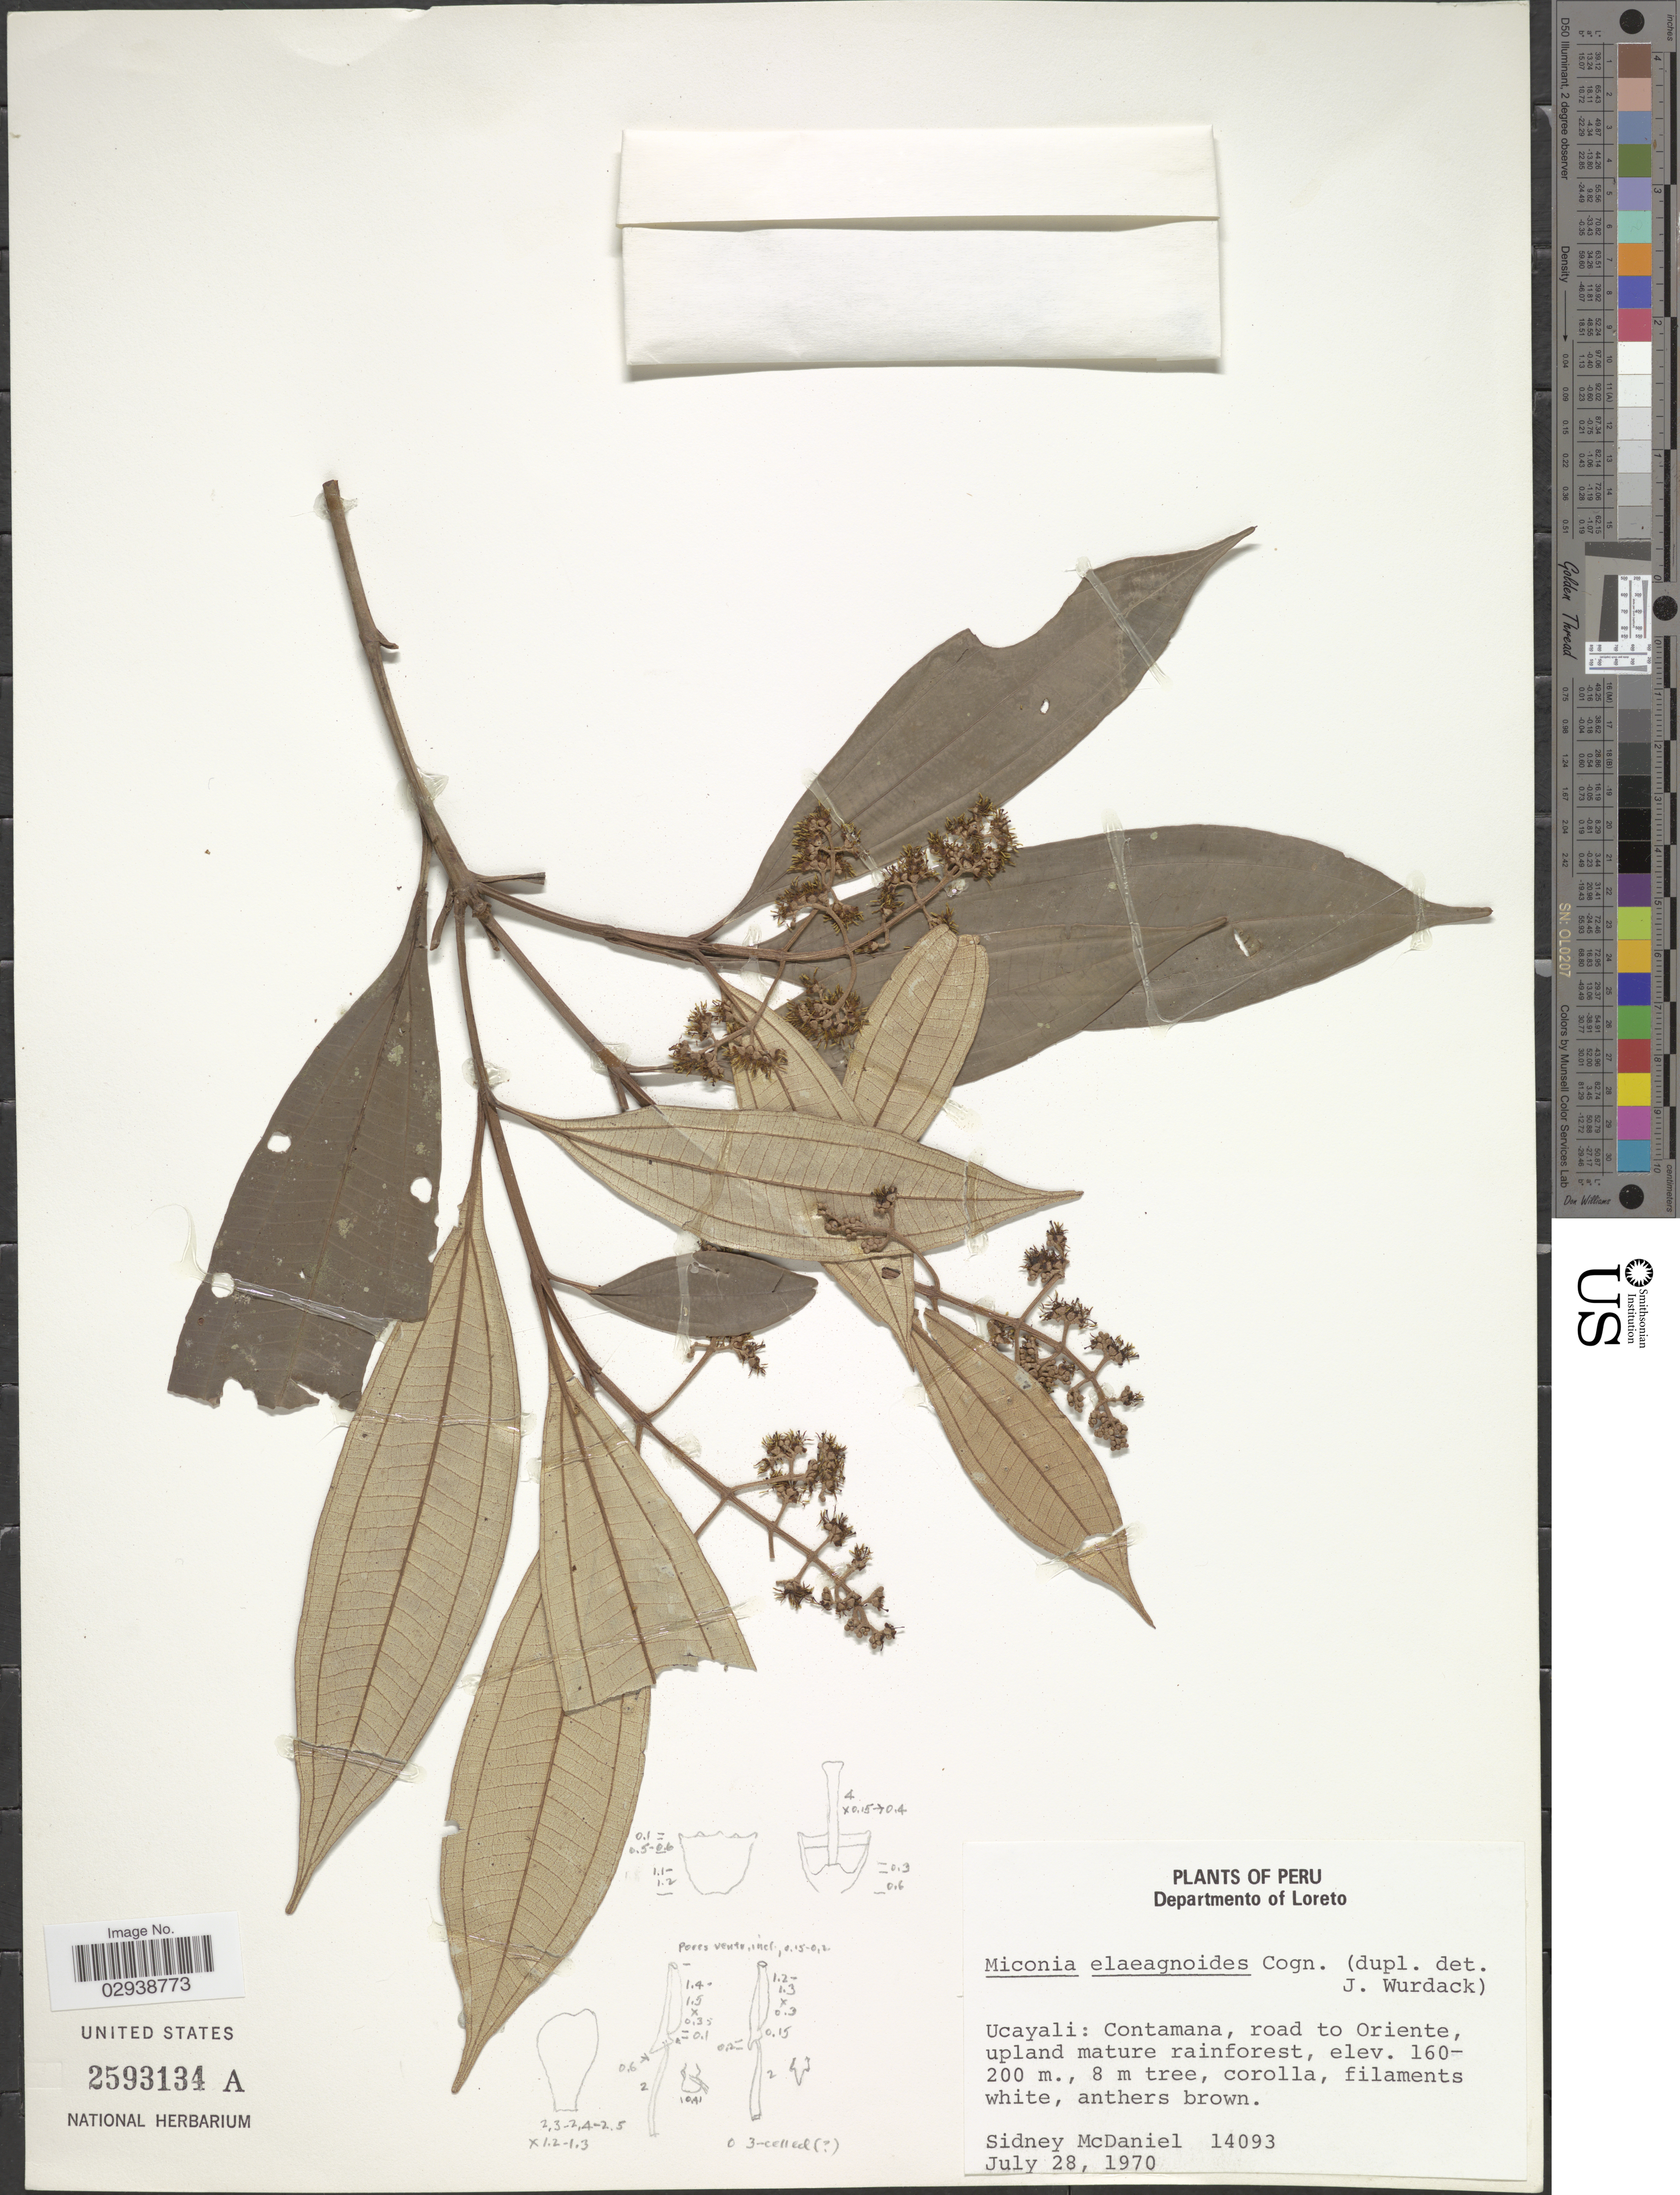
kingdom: Plantae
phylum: Tracheophyta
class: Magnoliopsida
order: Myrtales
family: Melastomataceae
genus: Miconia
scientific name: Miconia dichrophylla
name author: J.F. Macbr.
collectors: S. McDaniel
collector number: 14093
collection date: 1970-07-28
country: Peru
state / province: Loreto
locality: Departmento of Loreto, Ucayali: Contamana, road to Oriente.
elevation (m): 160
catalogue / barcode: US 2593134A